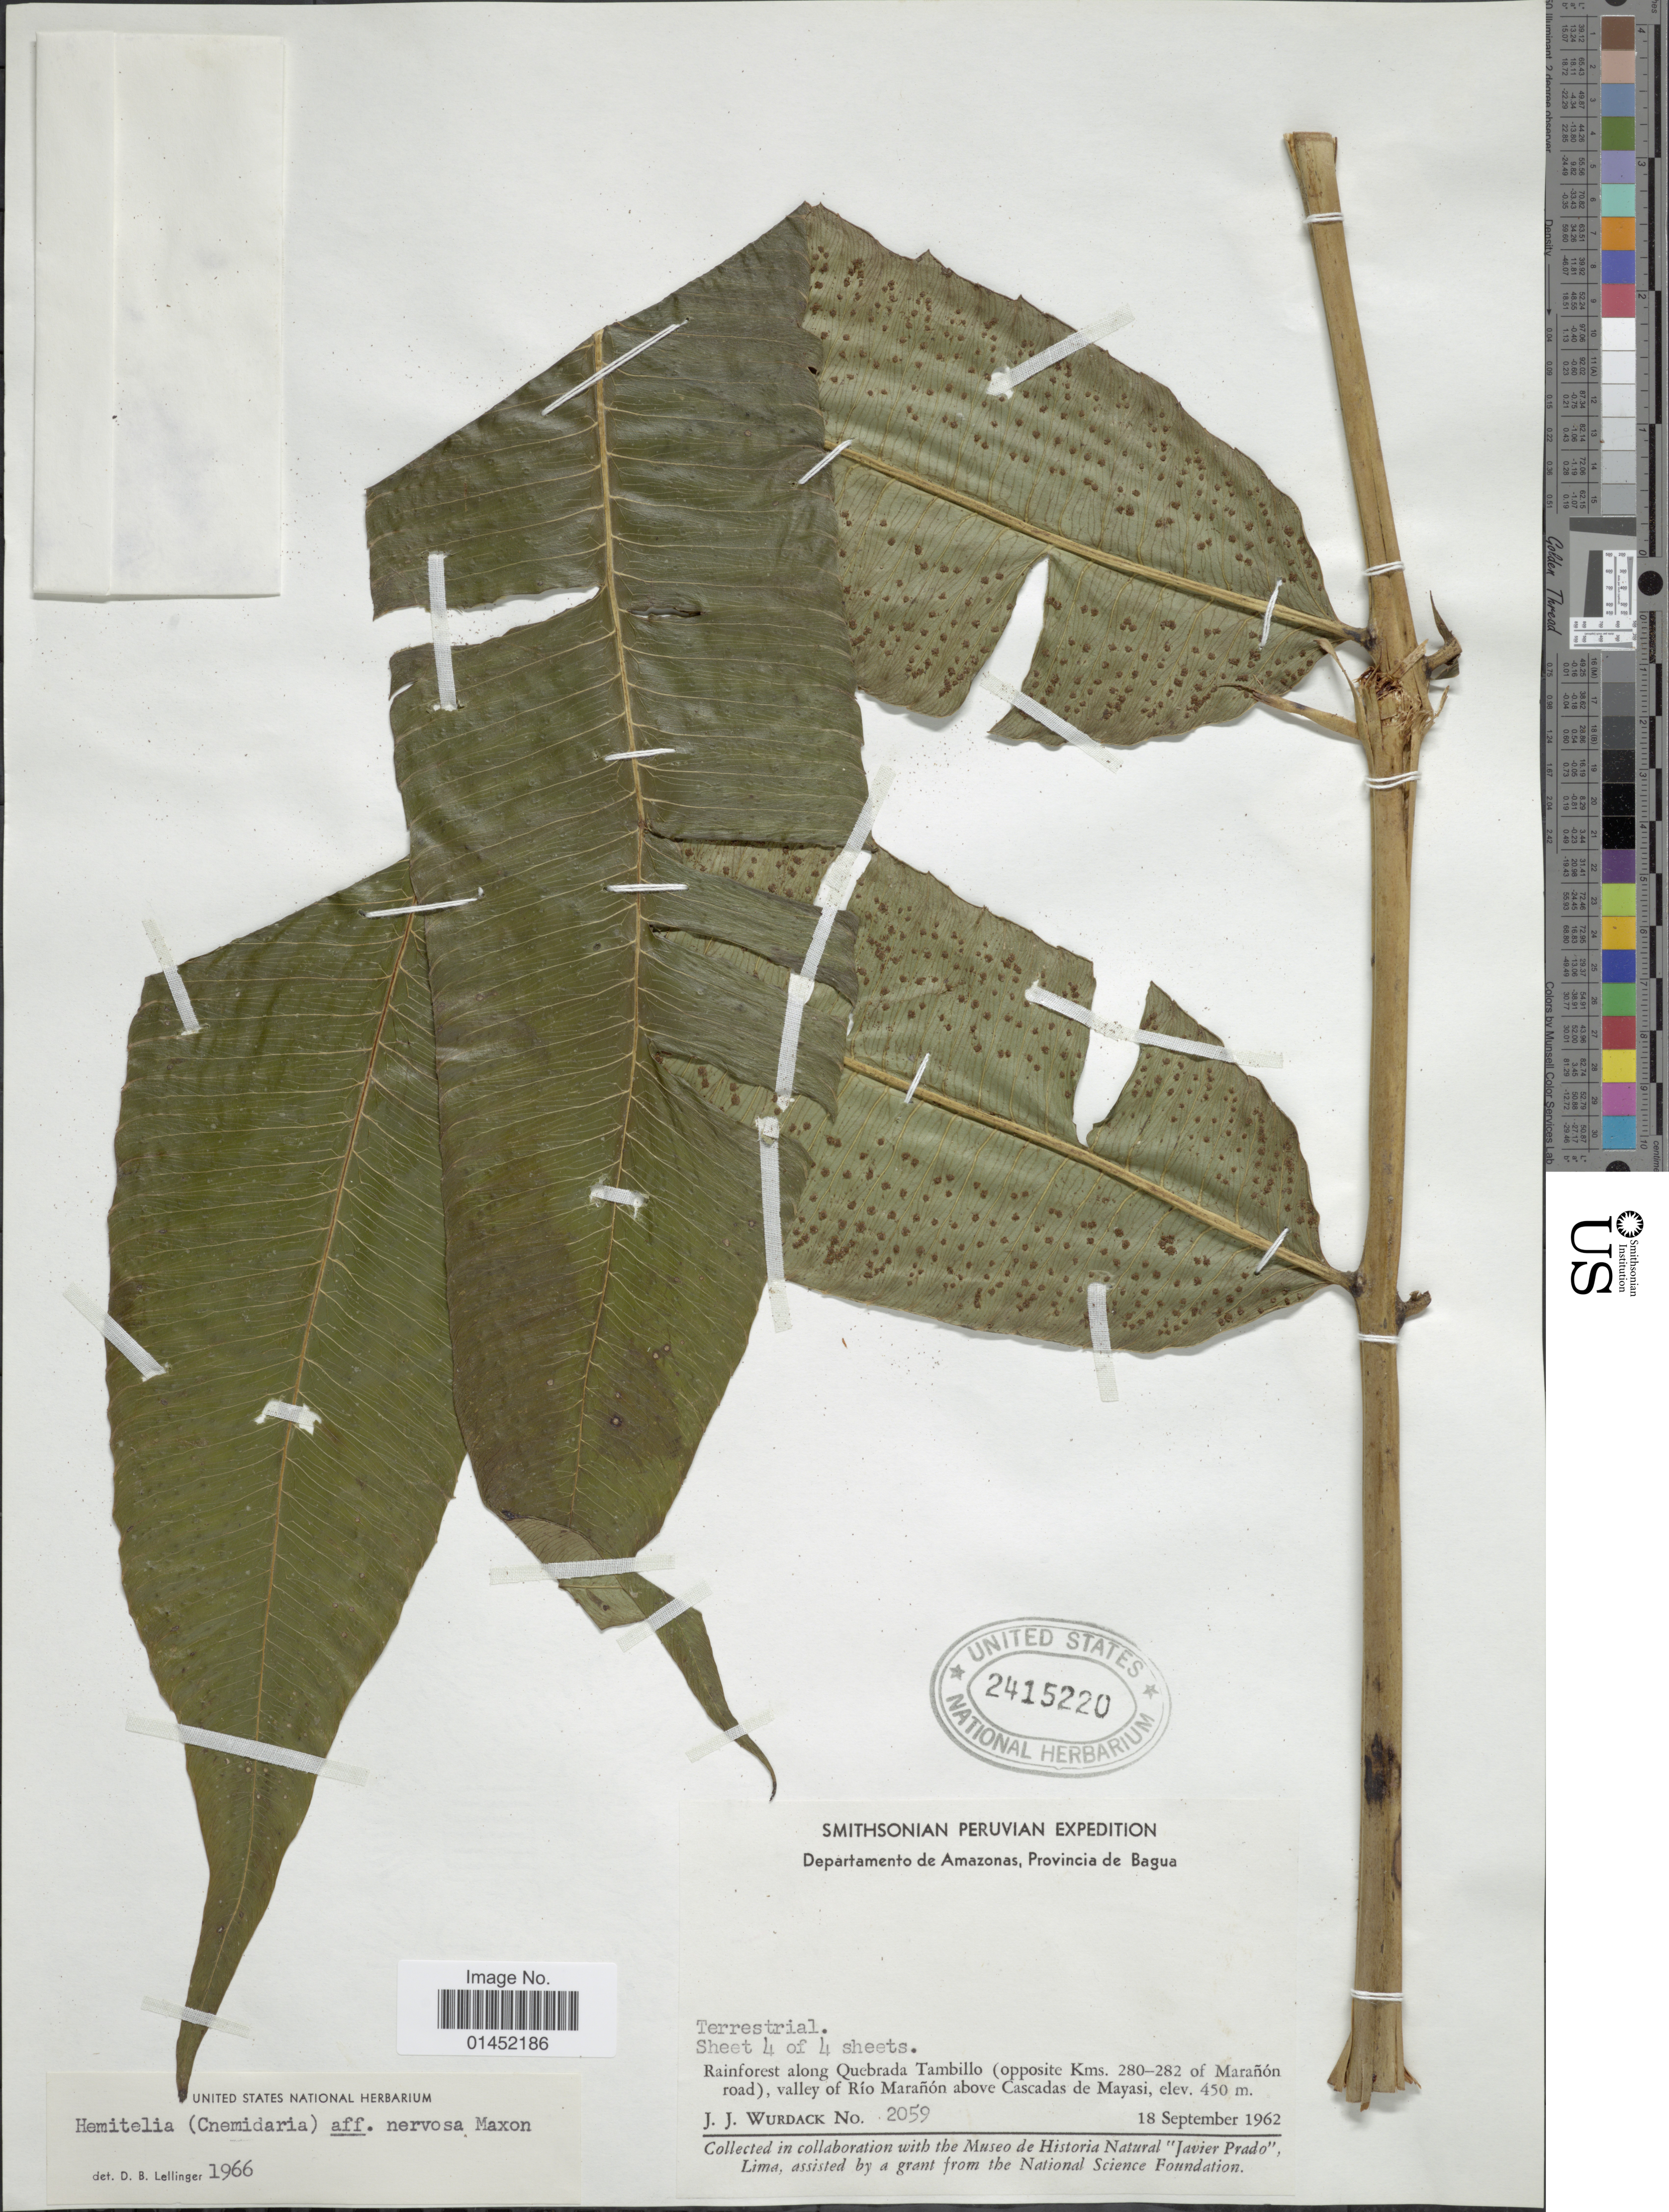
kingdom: Plantae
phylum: Tracheophyta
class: Polypodiopsida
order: Cyatheales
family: Cyatheaceae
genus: Cyathea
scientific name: Cyathea nervosa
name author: (Maxon) Lehnert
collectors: J. J. Wurdack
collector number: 2059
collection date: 1962-09-18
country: Peru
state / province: Amazonas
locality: Departamento d Amazonas, Provincia de Bagua, Rainforest along Quebrada Tambillo (opposite Kms. 280-282 of Marañón road), valley of Río Marañon above Cascadas de Mayasi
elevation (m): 450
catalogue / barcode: US 2415220